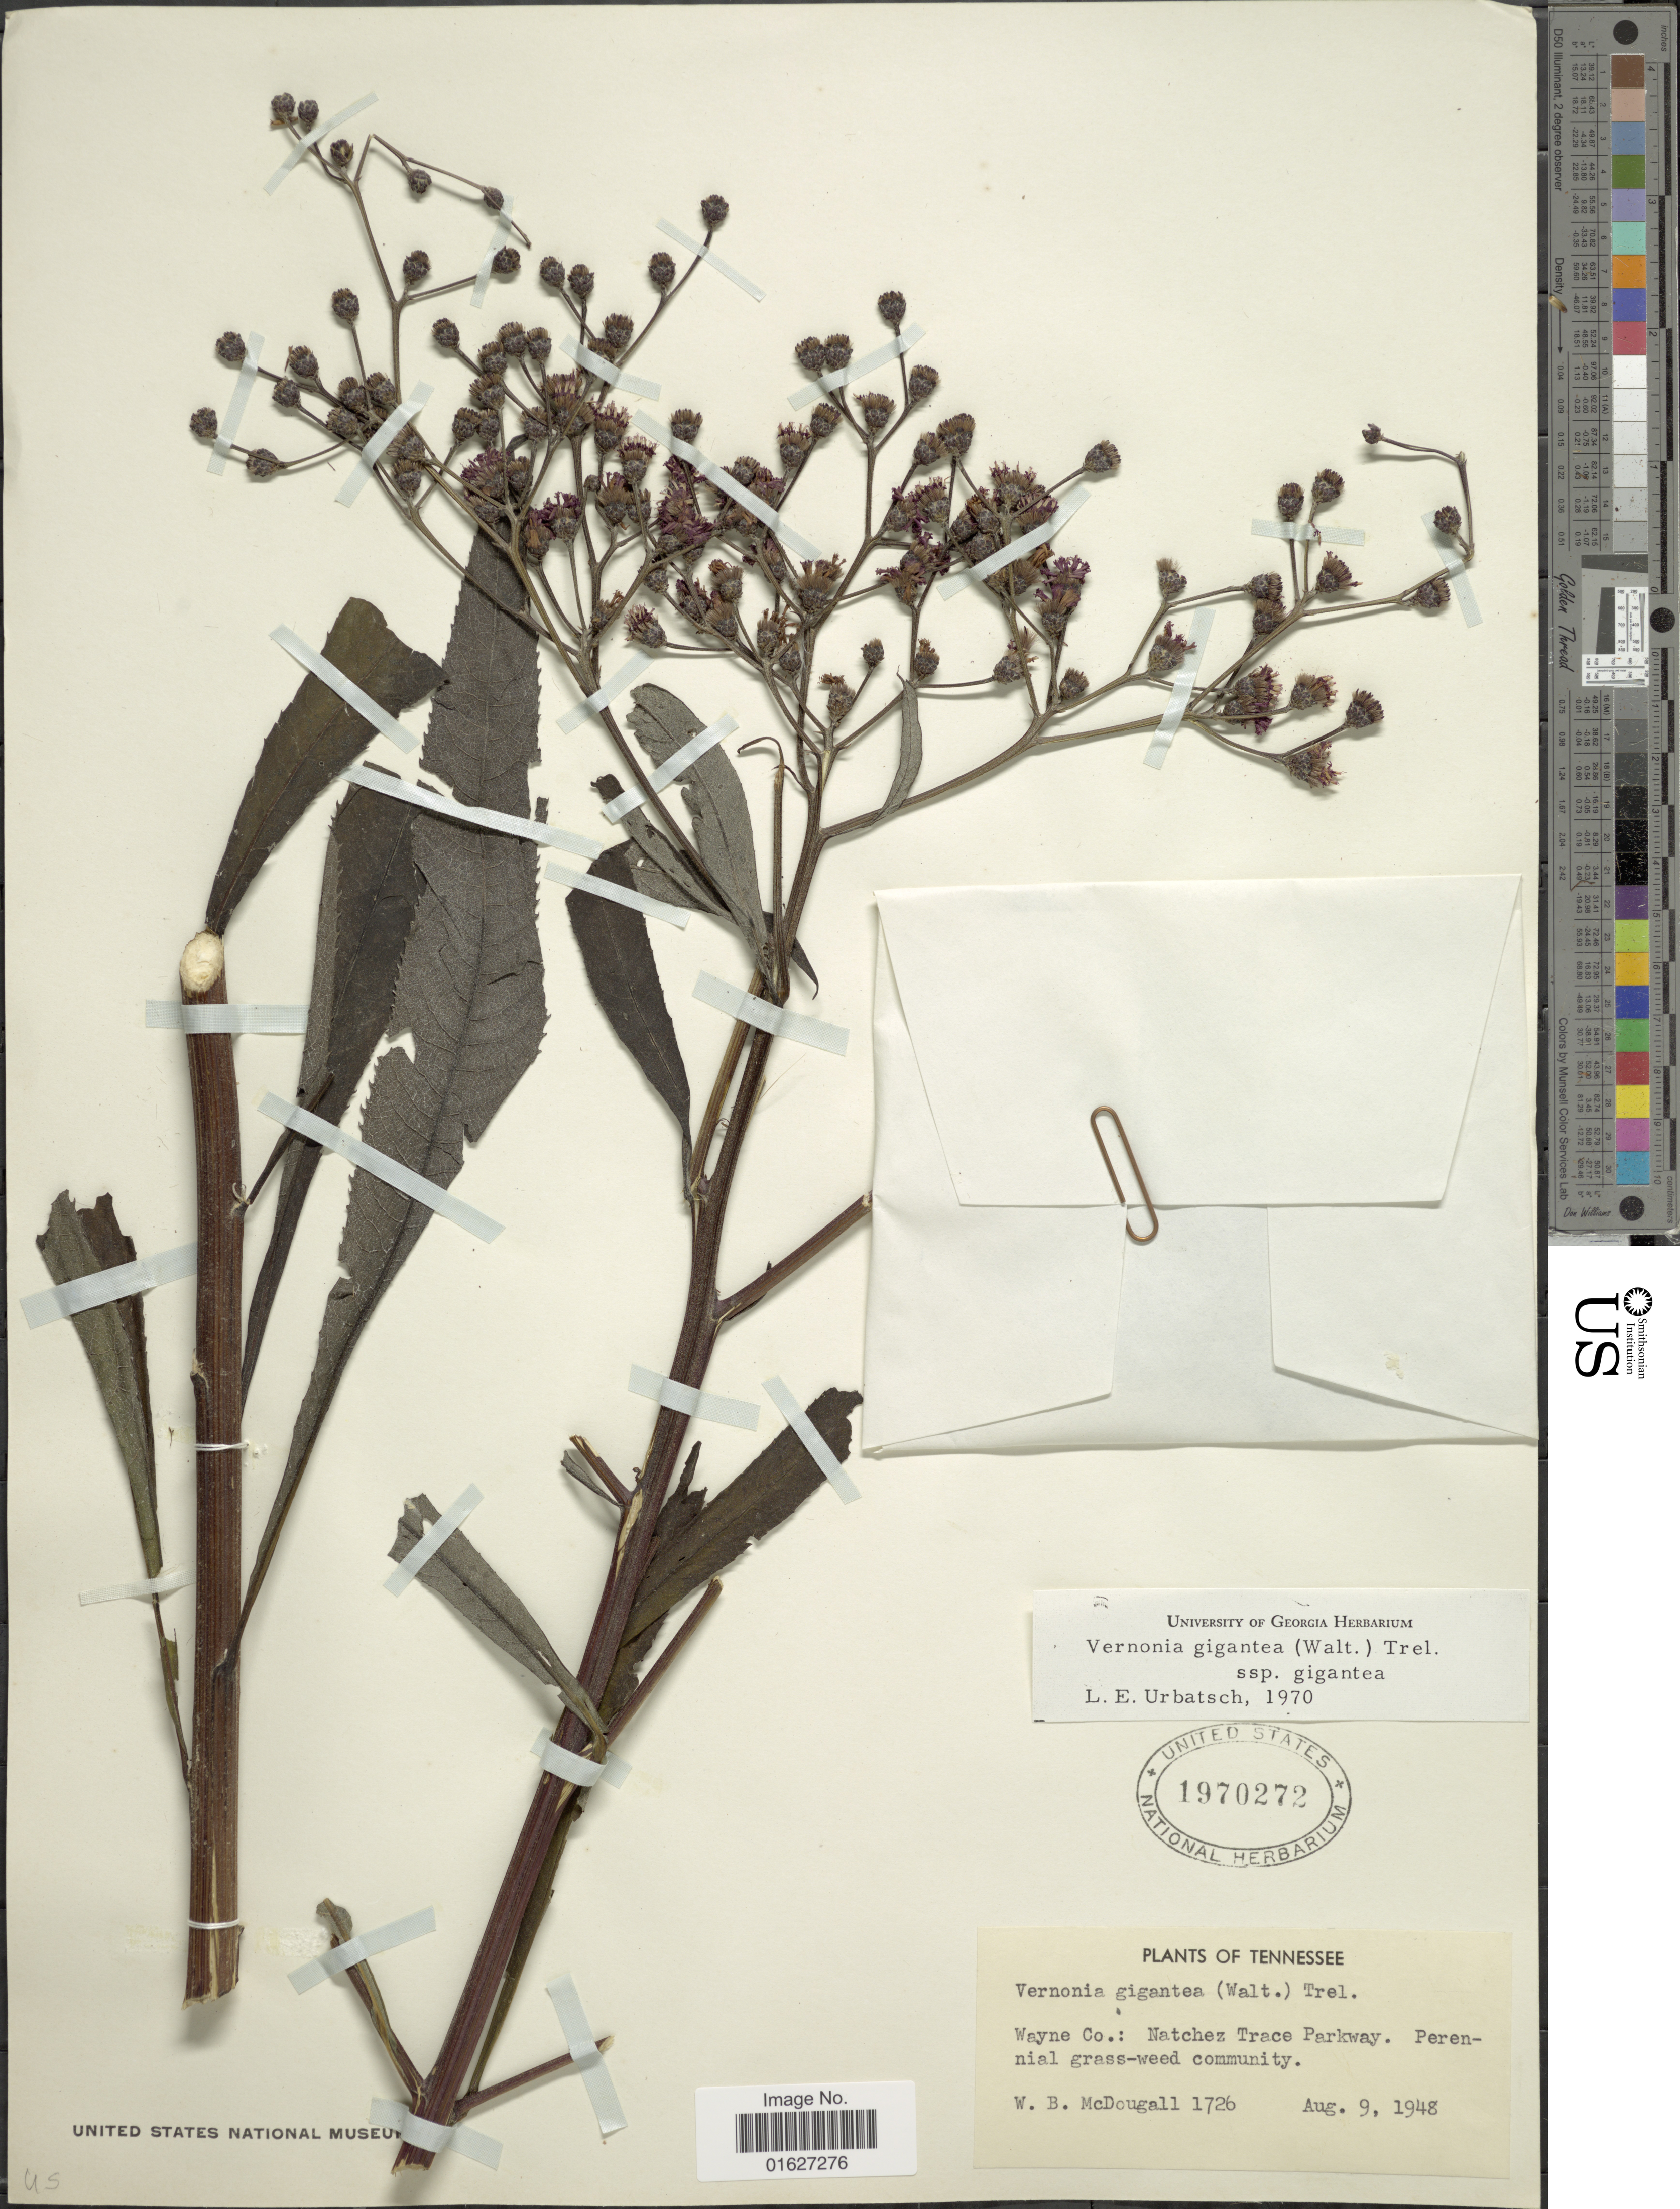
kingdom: Plantae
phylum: Tracheophyta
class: Magnoliopsida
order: Asterales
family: Asteraceae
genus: Vernonia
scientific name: Vernonia gigantea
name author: (Walter) Trel.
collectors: W. B. McDougall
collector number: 1726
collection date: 1948-08-09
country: United States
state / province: Tennessee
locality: Tennessee. Wayne Co.: Natchez Trace Parkway. Perennial grass-weed community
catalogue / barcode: US 1970272